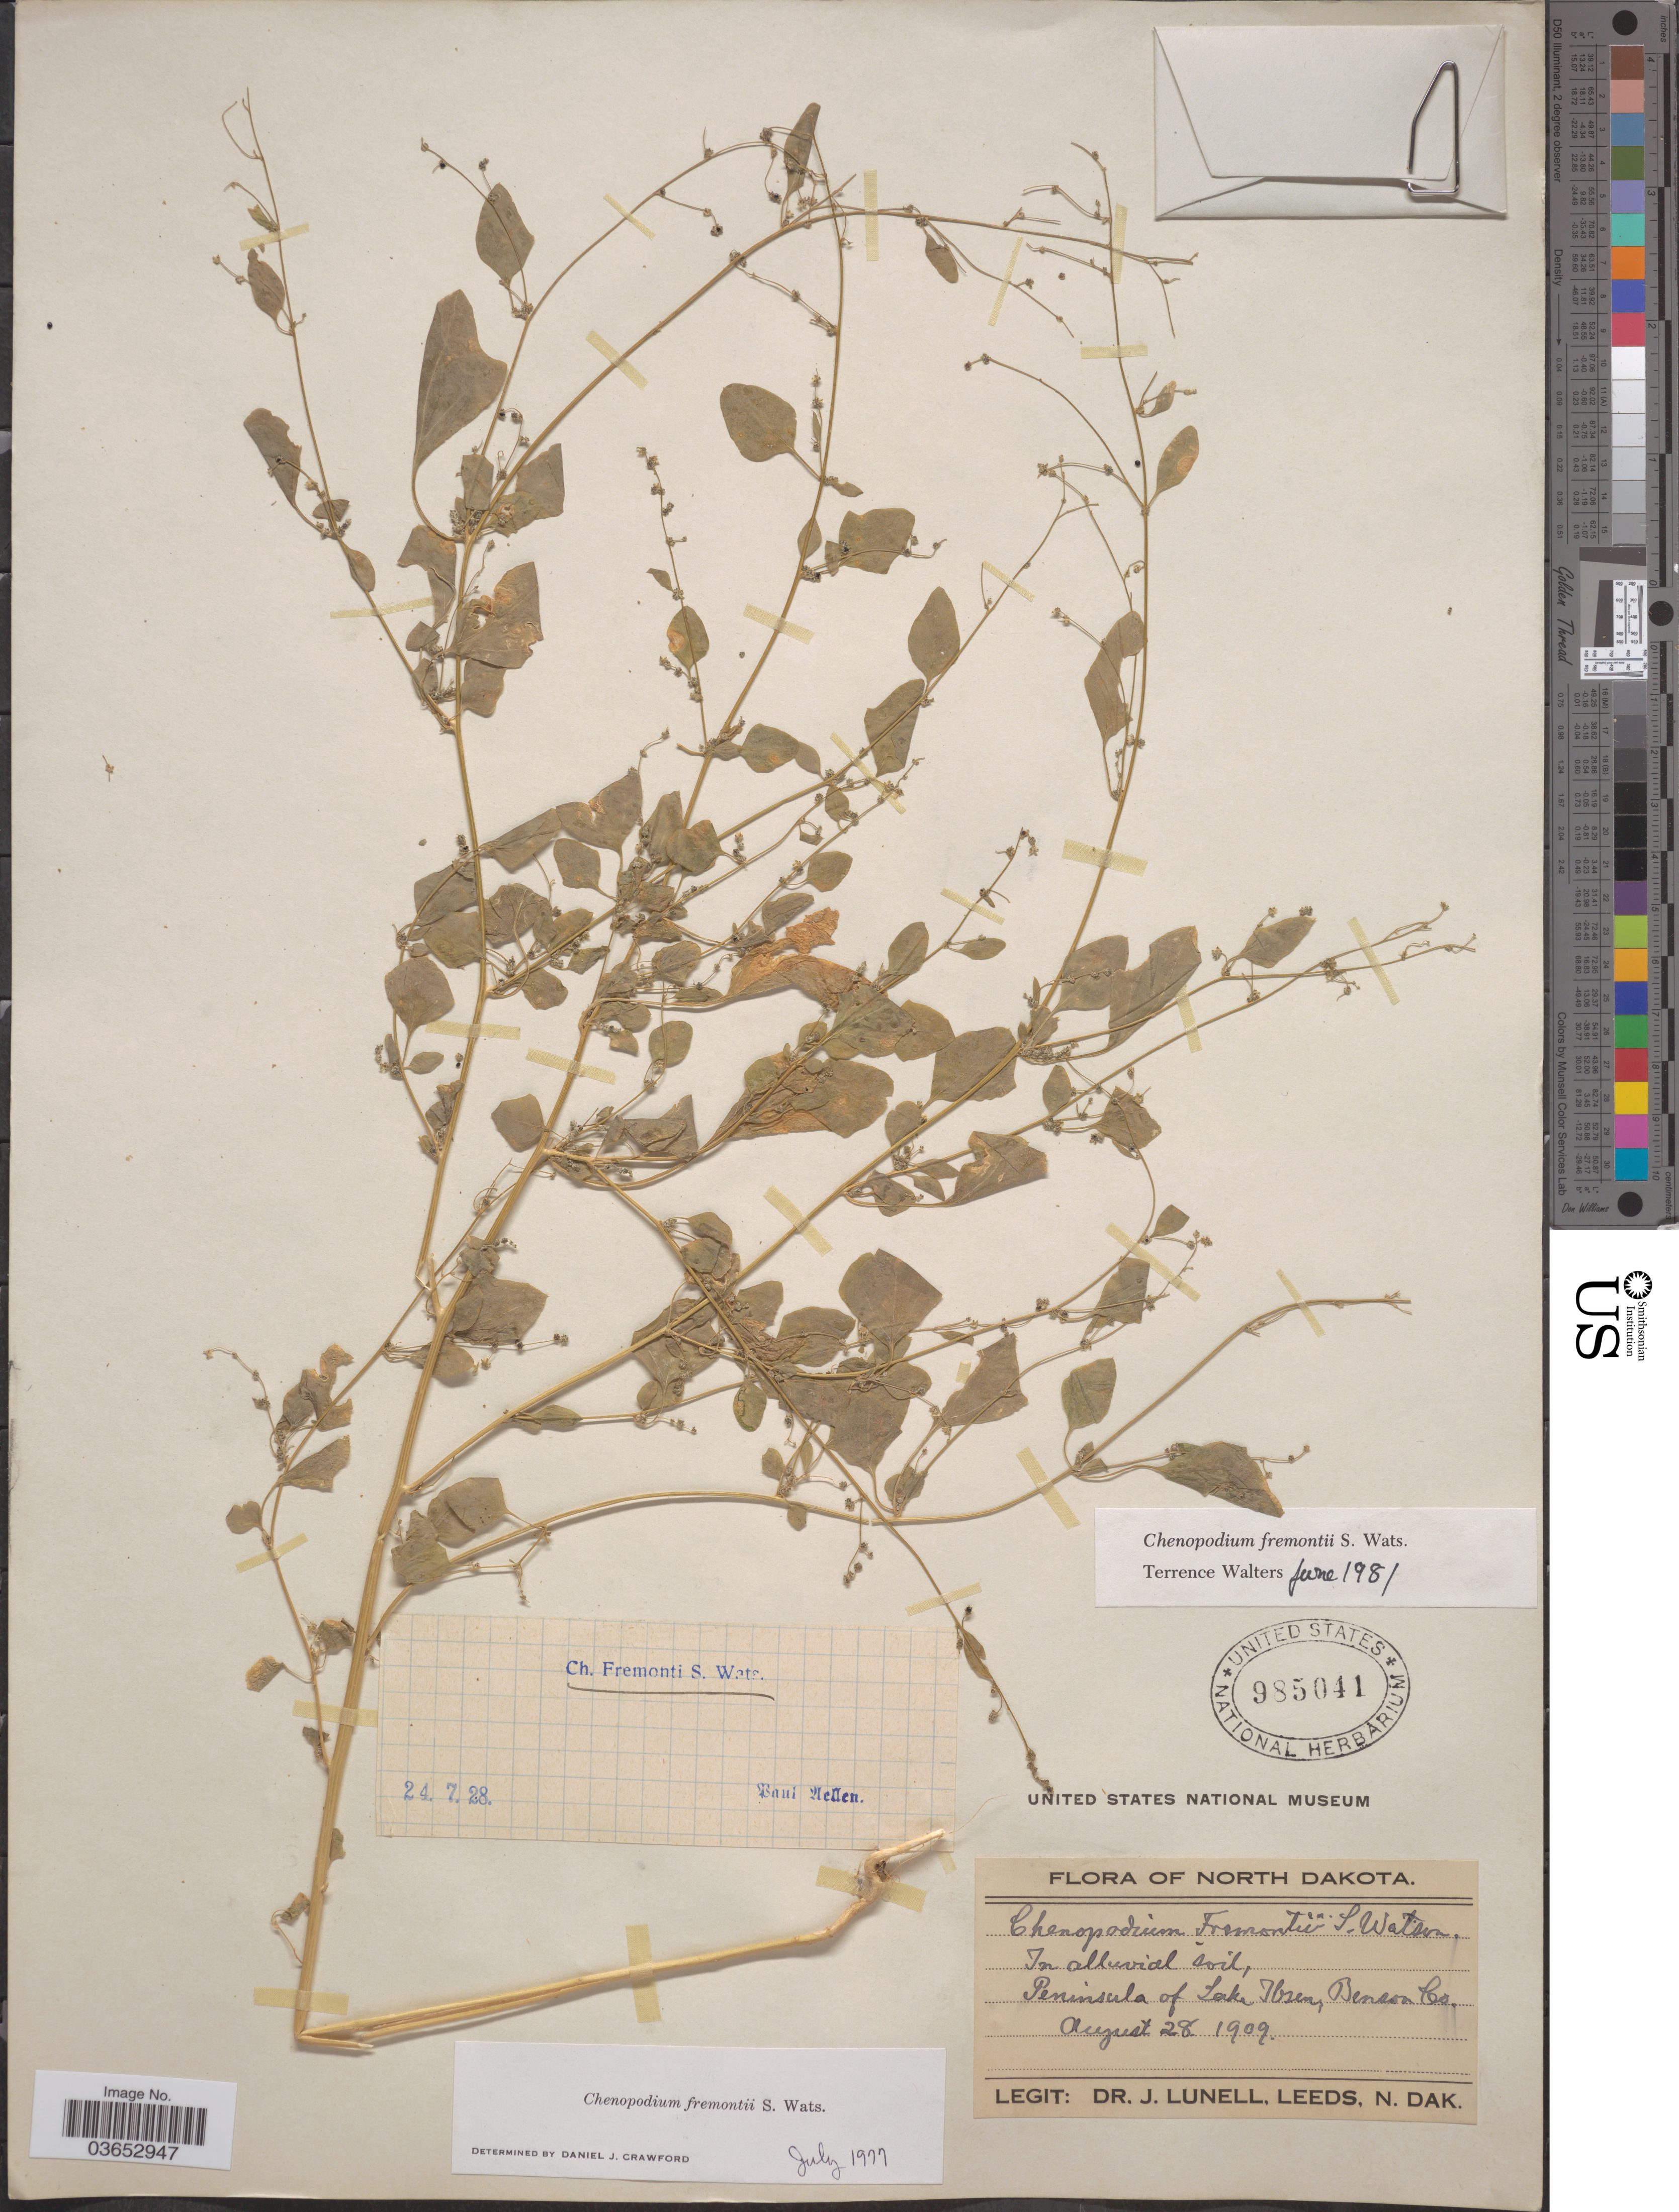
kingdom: Plantae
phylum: Tracheophyta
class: Magnoliopsida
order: Caryophyllales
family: Amaranthaceae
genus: Chenopodium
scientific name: Chenopodium fremontii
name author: S. Watson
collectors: J. Lunell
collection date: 1909-08-28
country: United States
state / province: North Dakota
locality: Peninsula of Lake Ibsen, Benson Co.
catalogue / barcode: US 985041